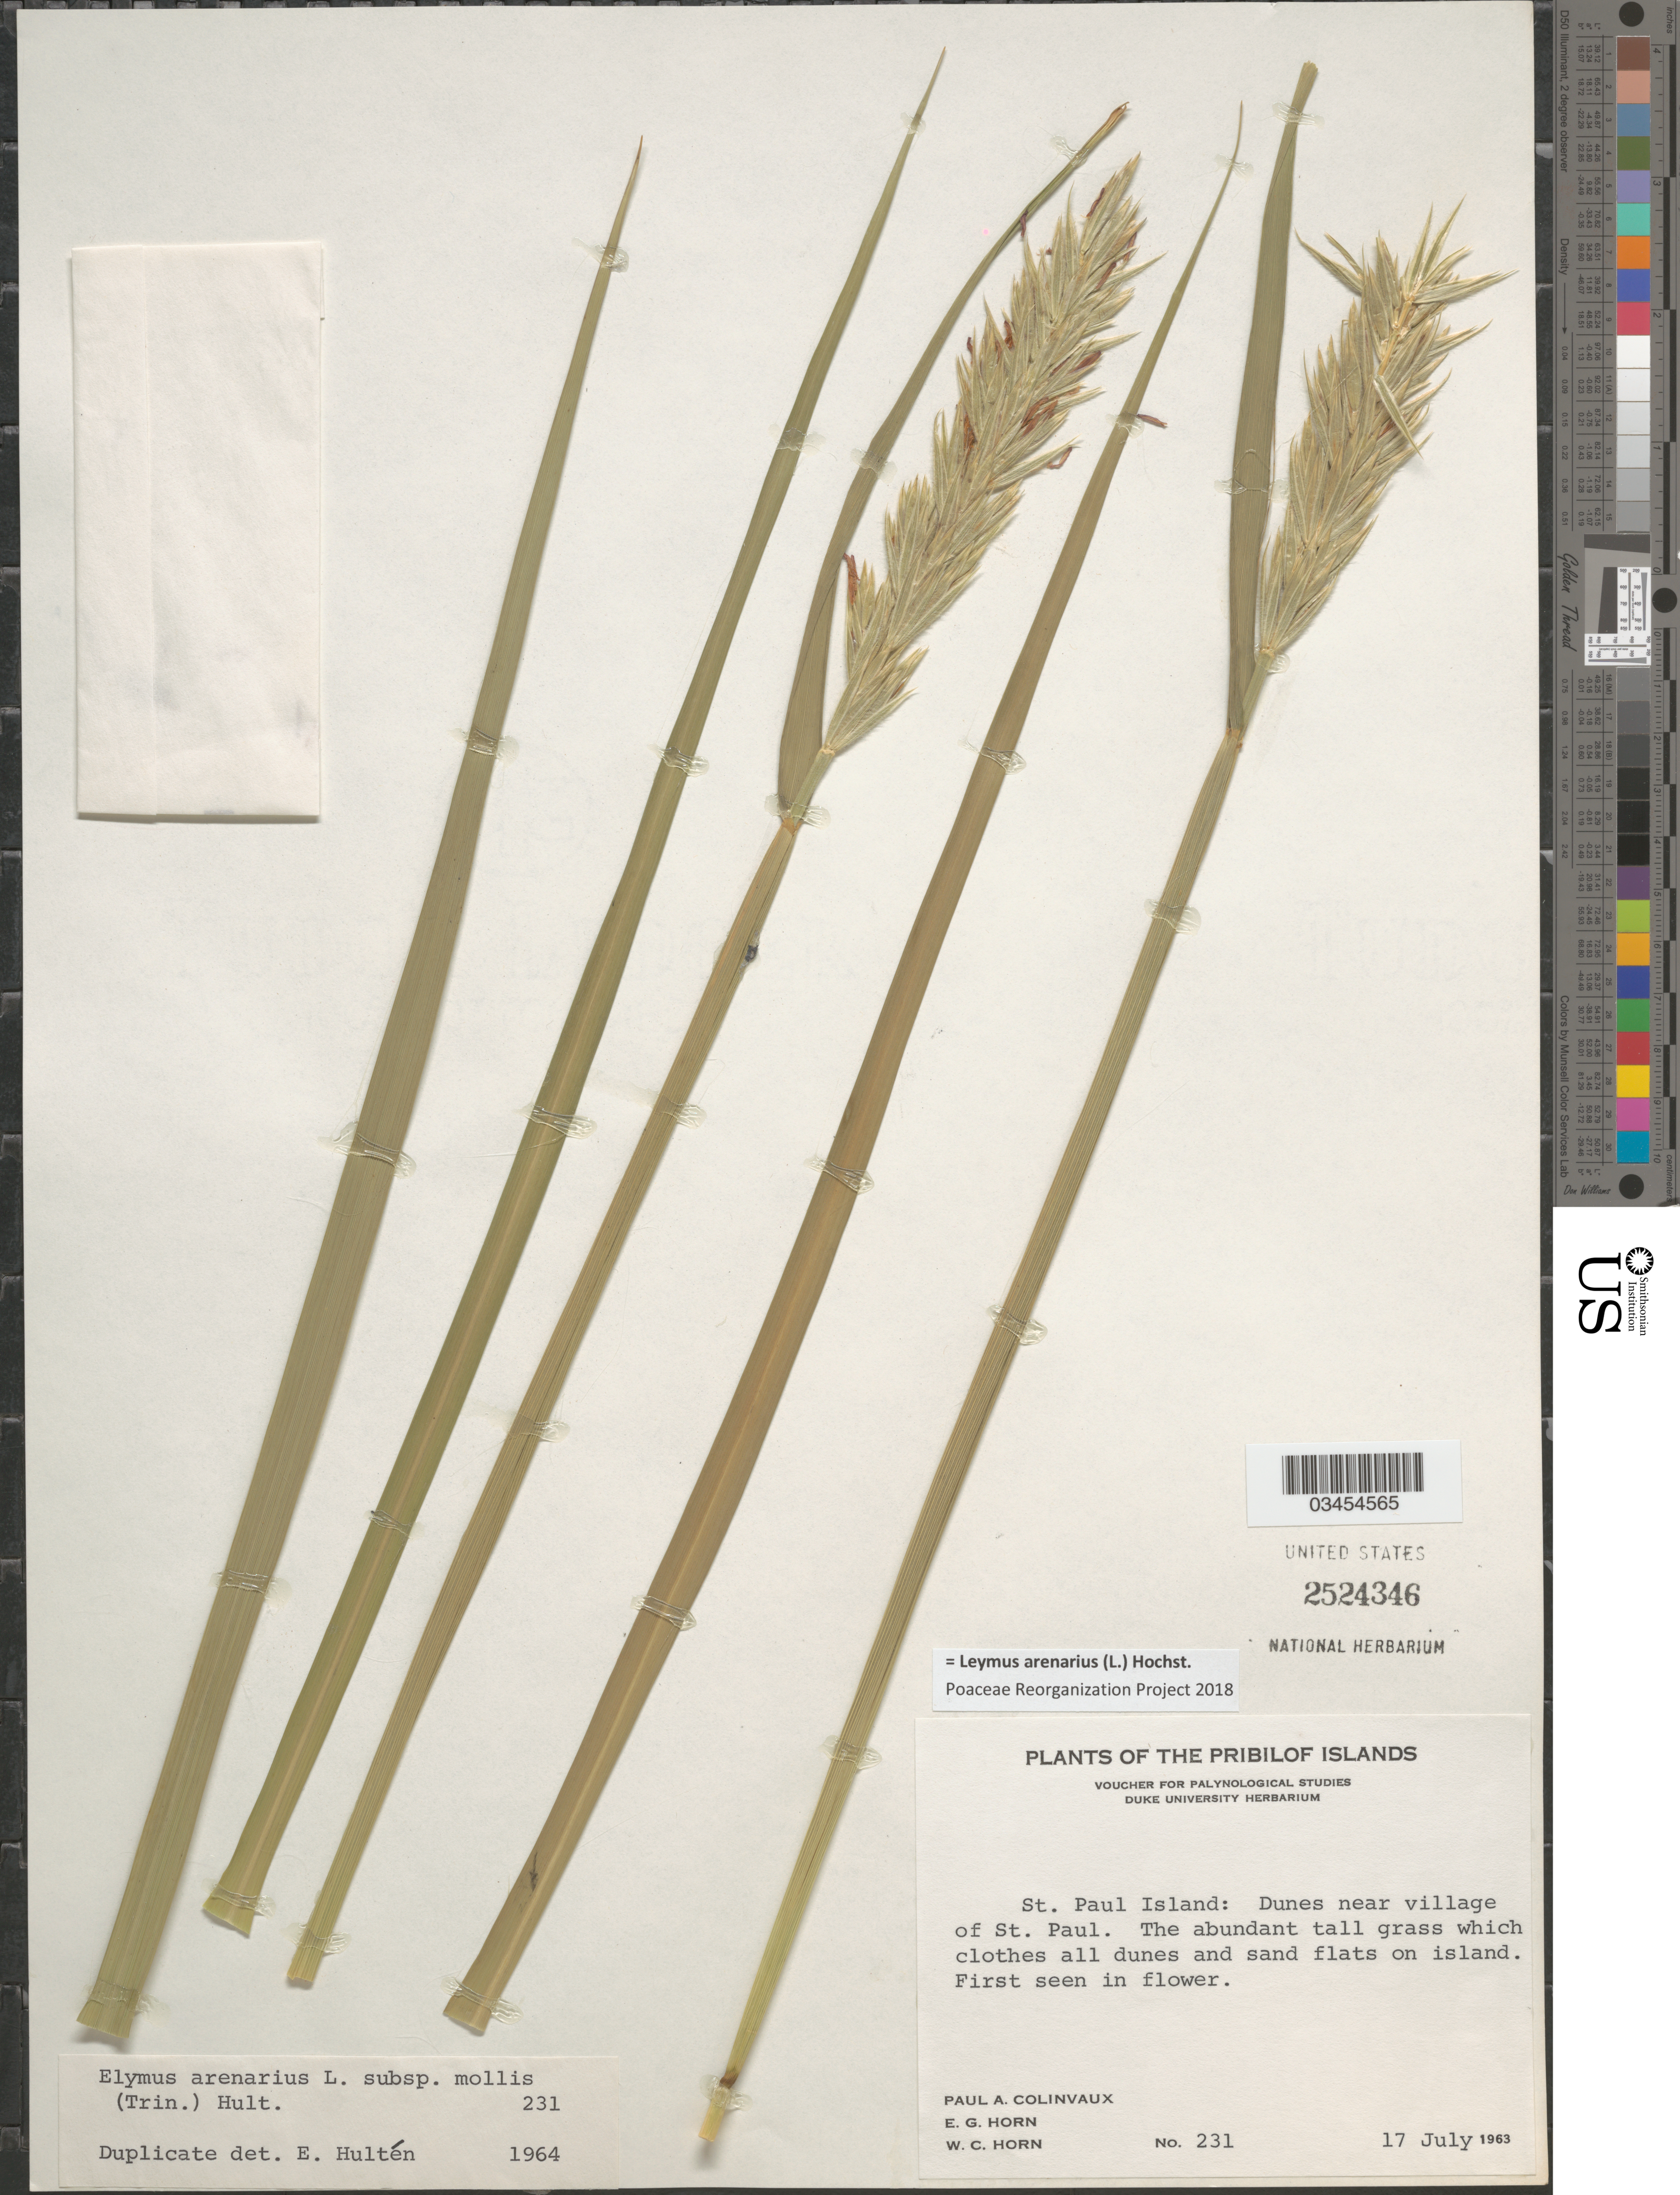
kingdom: Plantae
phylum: Tracheophyta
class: Liliopsida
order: Poales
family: Poaceae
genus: Leymus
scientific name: Leymus mollis subsp. villosissimus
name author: (Scribn.) Á. Löve & D. Löve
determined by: Soreng, Robert J., Research Associate (BOT), Smithsonian Institution - National Museum of Natural History (UNITED STATES)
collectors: P. Colinvaux, E. Horn & W. Horn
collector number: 231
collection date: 1963-07-17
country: Dominica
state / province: St. Paul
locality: The Pribilof Islands. St. Paul Island: Dunes near village of St. Paul.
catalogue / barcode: US 2524346